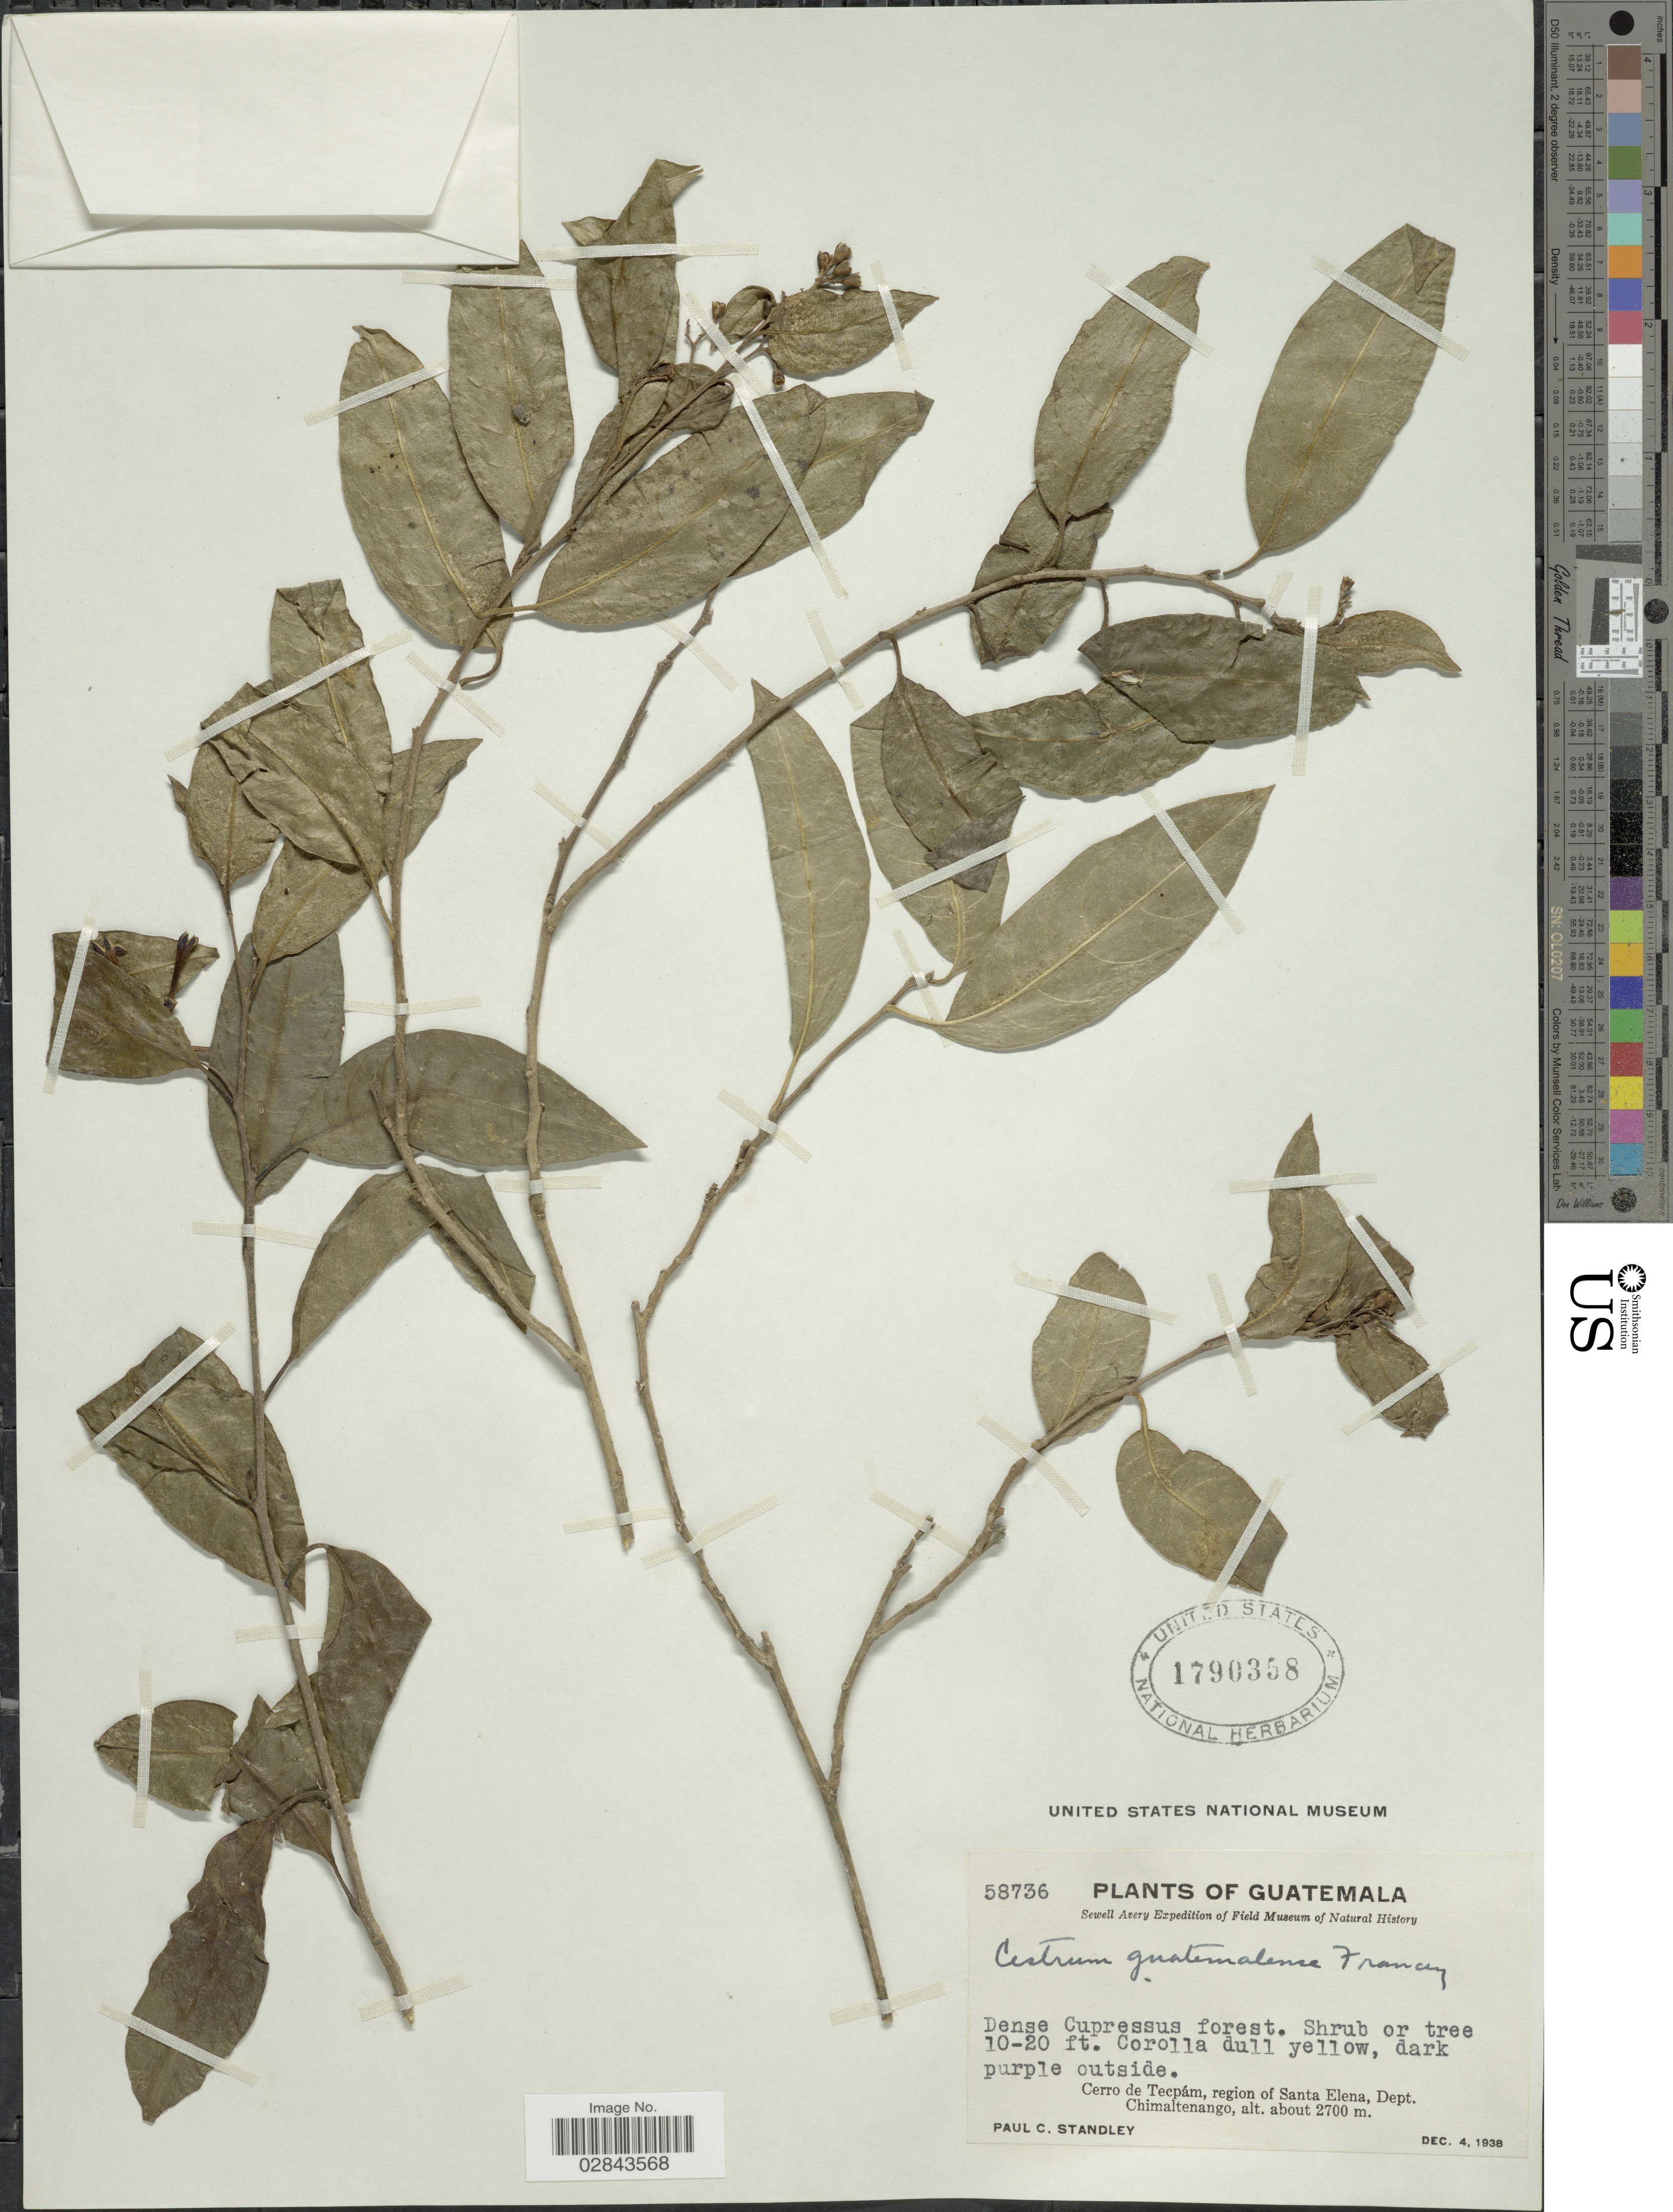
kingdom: Plantae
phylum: Tracheophyta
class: Magnoliopsida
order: Solanales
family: Solanaceae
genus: Cestrum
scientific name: Cestrum guatemalense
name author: Francey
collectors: P. C. Standley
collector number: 58736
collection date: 1938-12-04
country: Guatemala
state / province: Chimaltenango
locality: Cerro de Tecpám, region of Santa Elena, Dept. Chimaltenango.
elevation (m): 2700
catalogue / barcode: US 1790358